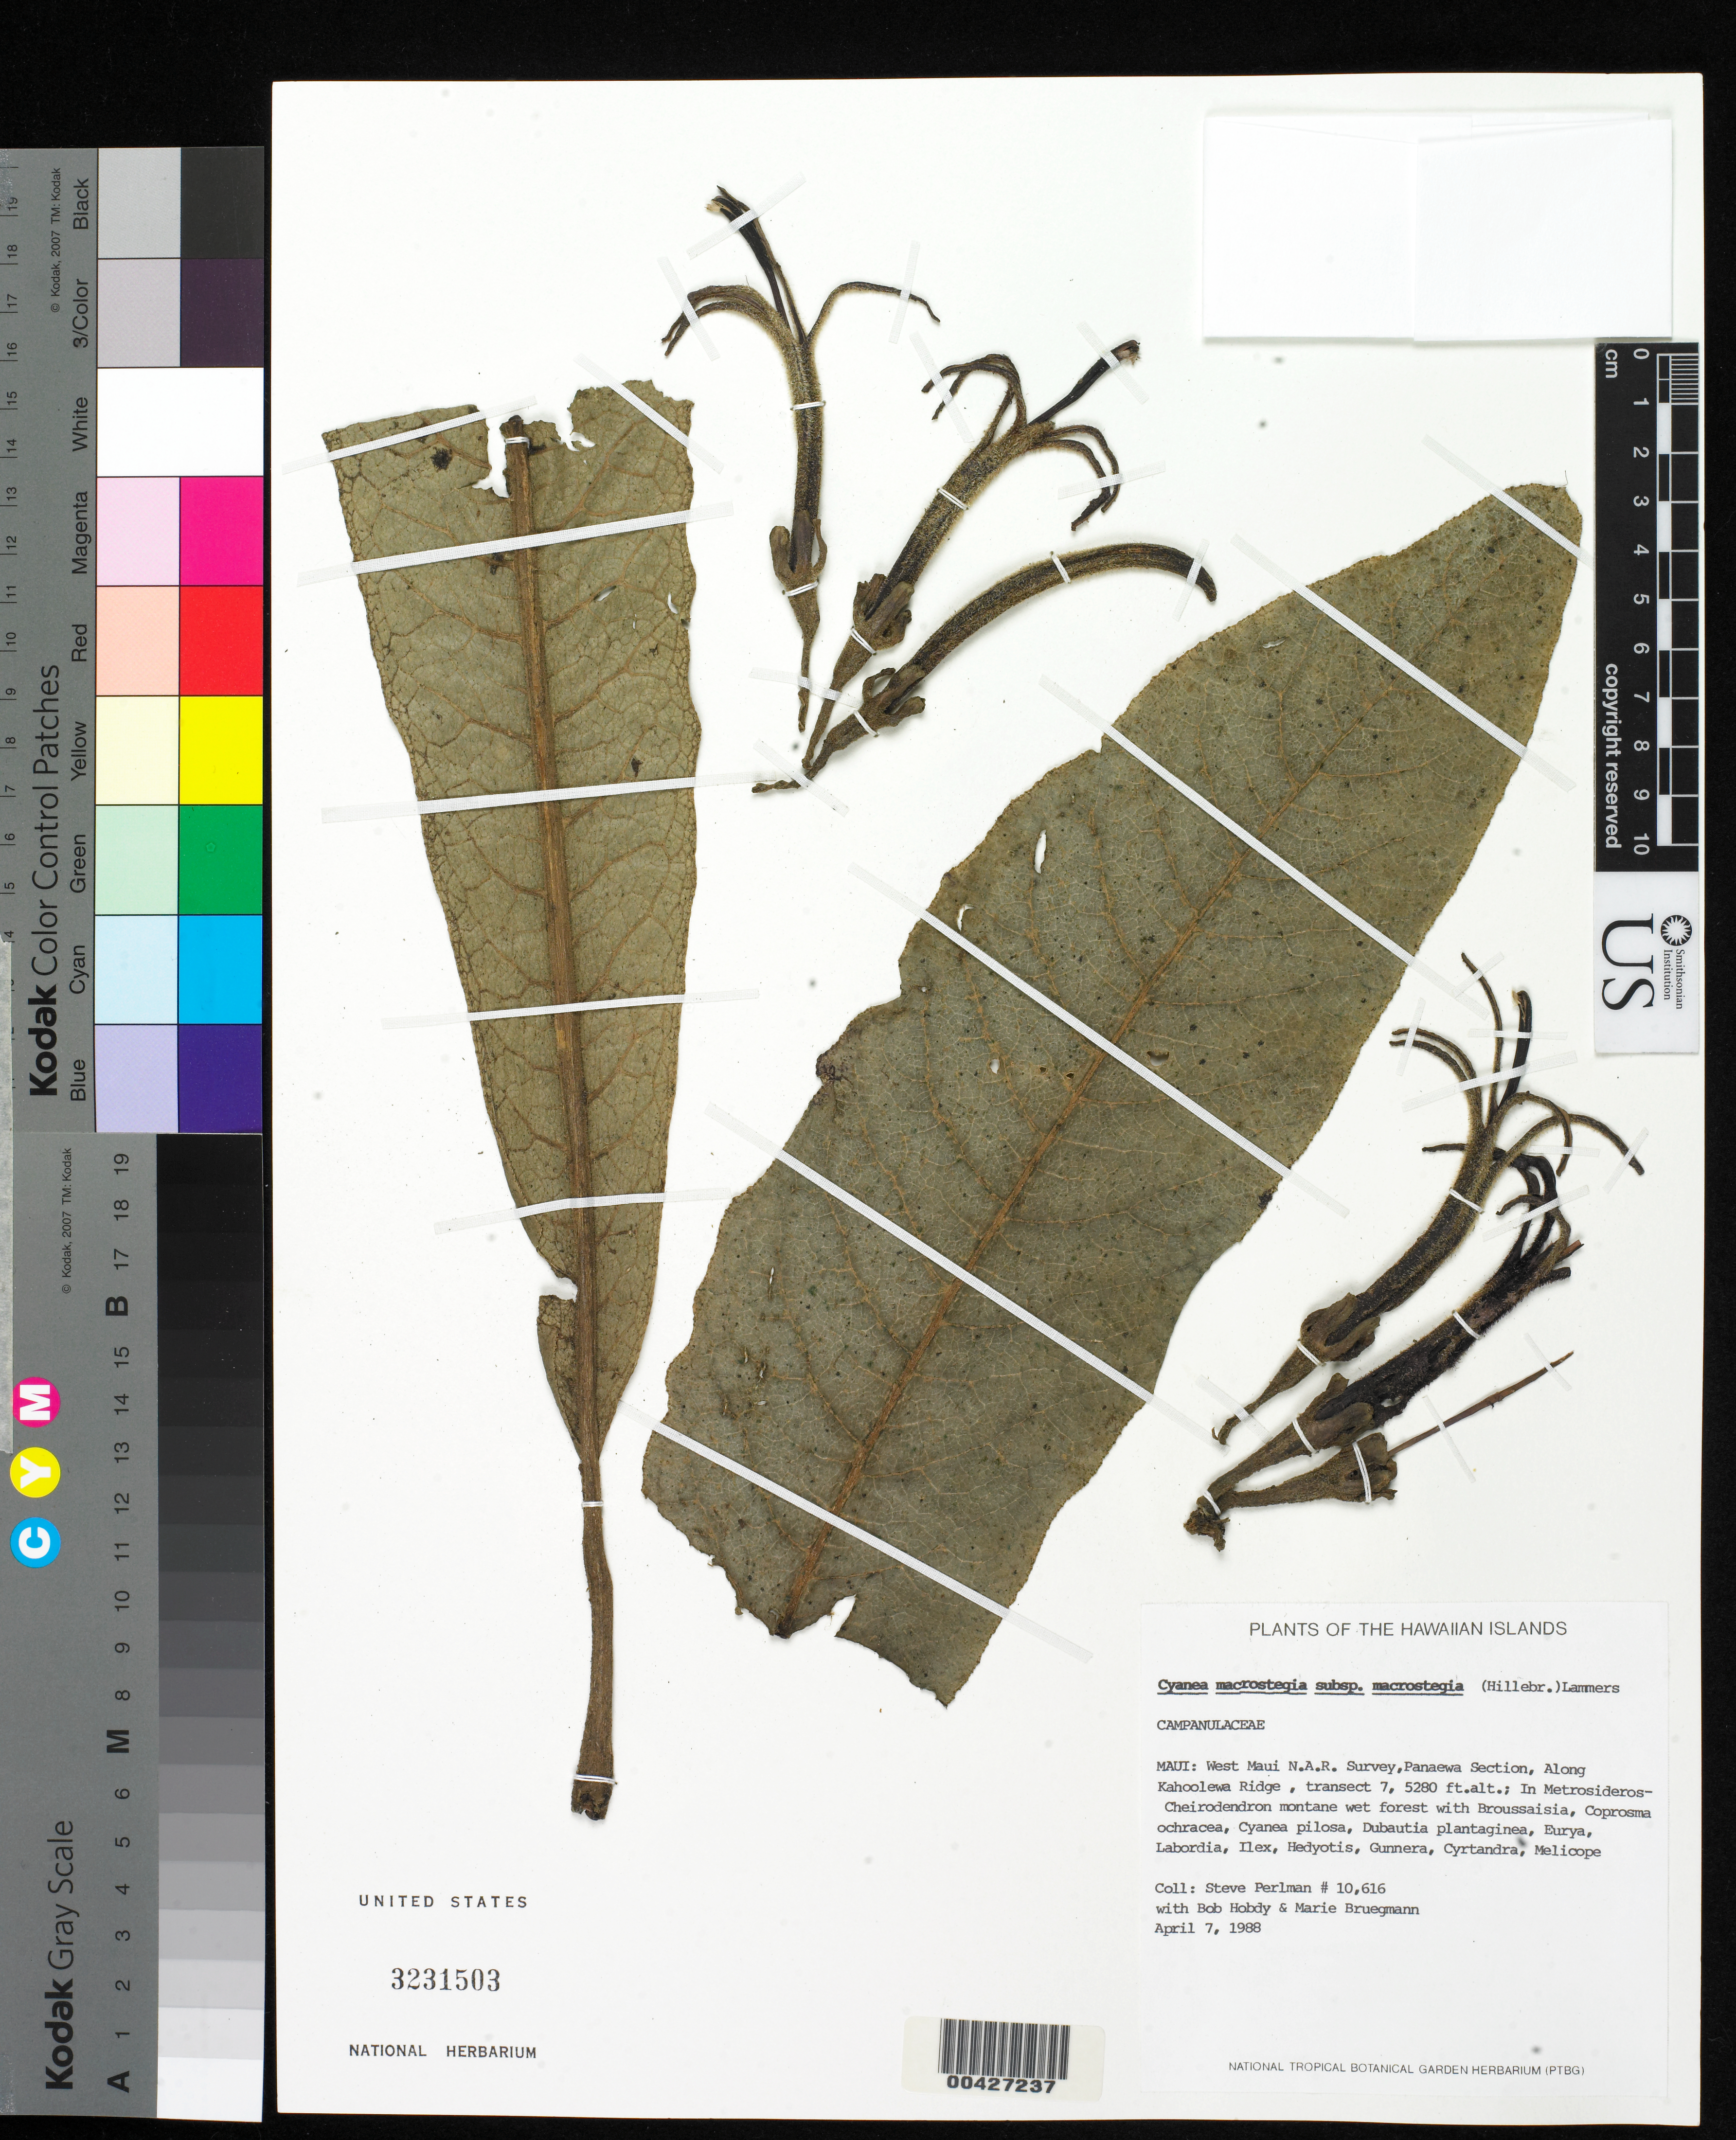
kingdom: Plantae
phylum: Tracheophyta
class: Magnoliopsida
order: Asterales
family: Campanulaceae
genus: Cyanea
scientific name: Cyanea macrostegia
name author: Hillebr.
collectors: S. P. Perlman, B. Hobdy & M. Bruegmann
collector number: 10616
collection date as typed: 7 Apr 1988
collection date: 1988-04-07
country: United States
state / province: Hawaii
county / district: Maui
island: Maui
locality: West Maui NAR Survey, Panaewa Section, along Kahoolewa Ridge, transect 7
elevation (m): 1609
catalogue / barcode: US 3231503